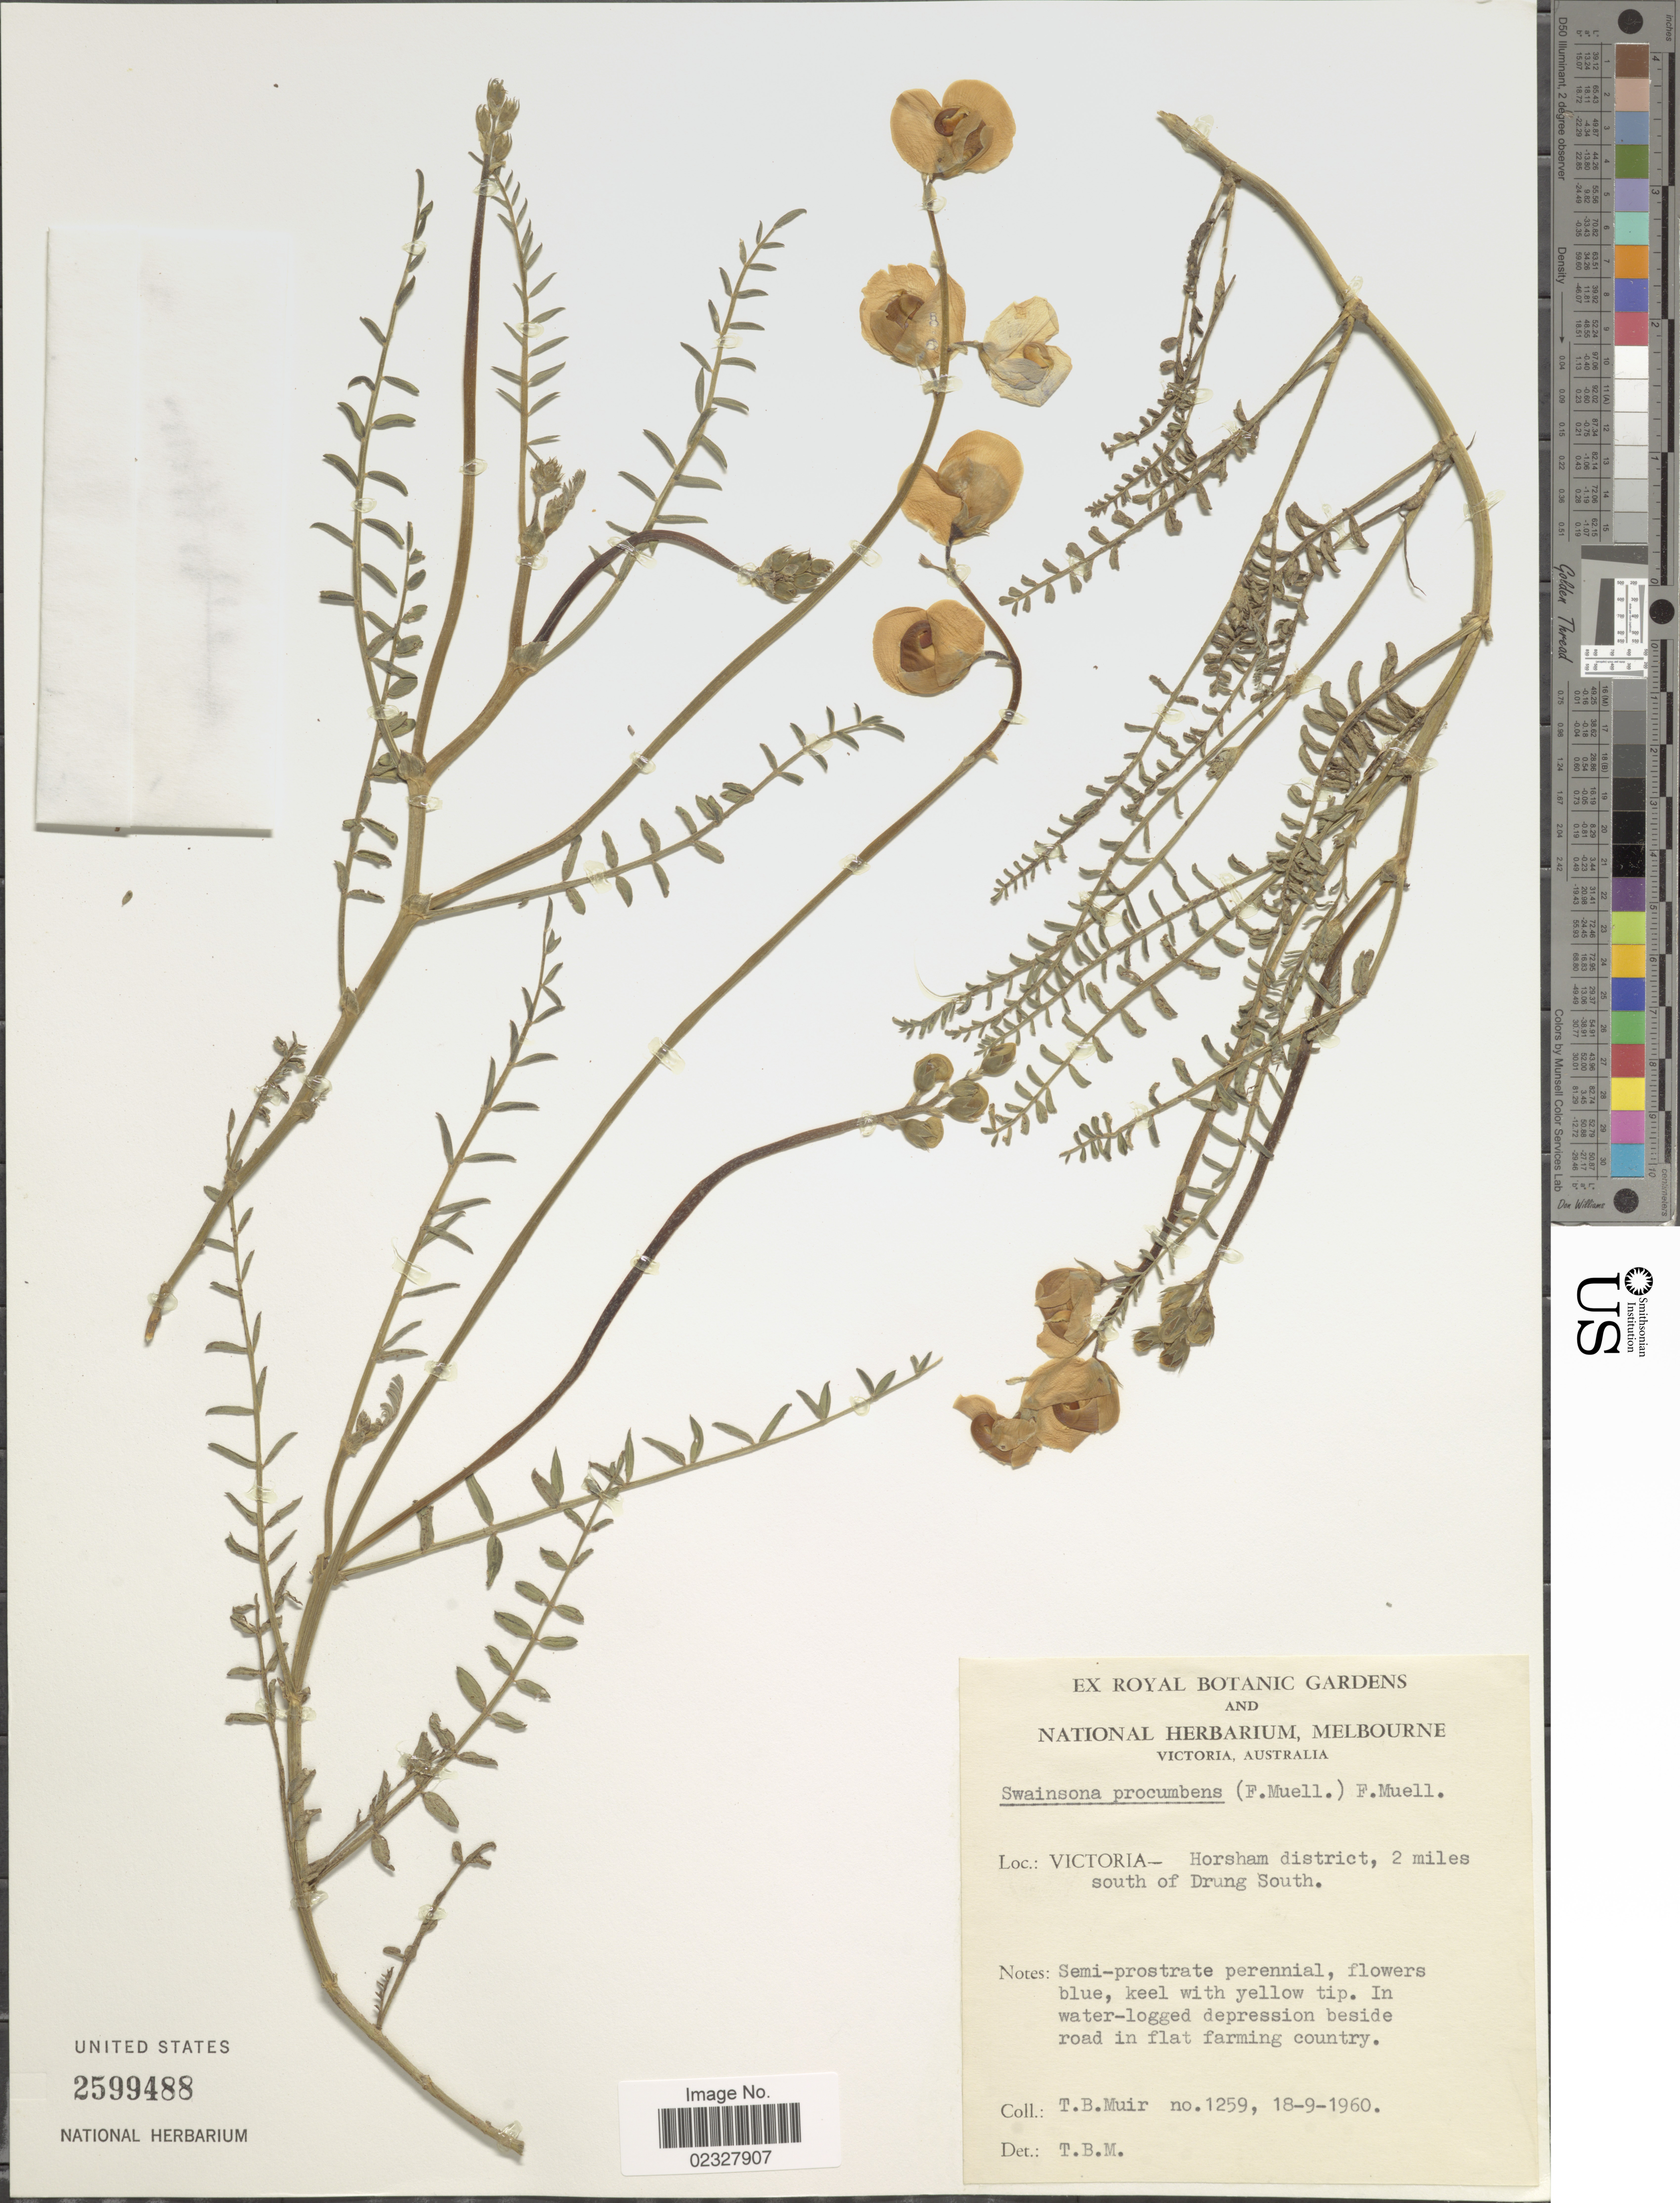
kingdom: Plantae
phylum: Tracheophyta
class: Magnoliopsida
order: Fabales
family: Fabaceae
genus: Swainsona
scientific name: Swainsona procumbens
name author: F. Muell.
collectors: T. Muir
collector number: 1259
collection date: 1960-09-18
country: Australia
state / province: Victoria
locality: Victoria-Horsham district, 2 miles south of Drung South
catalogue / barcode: US 2599488